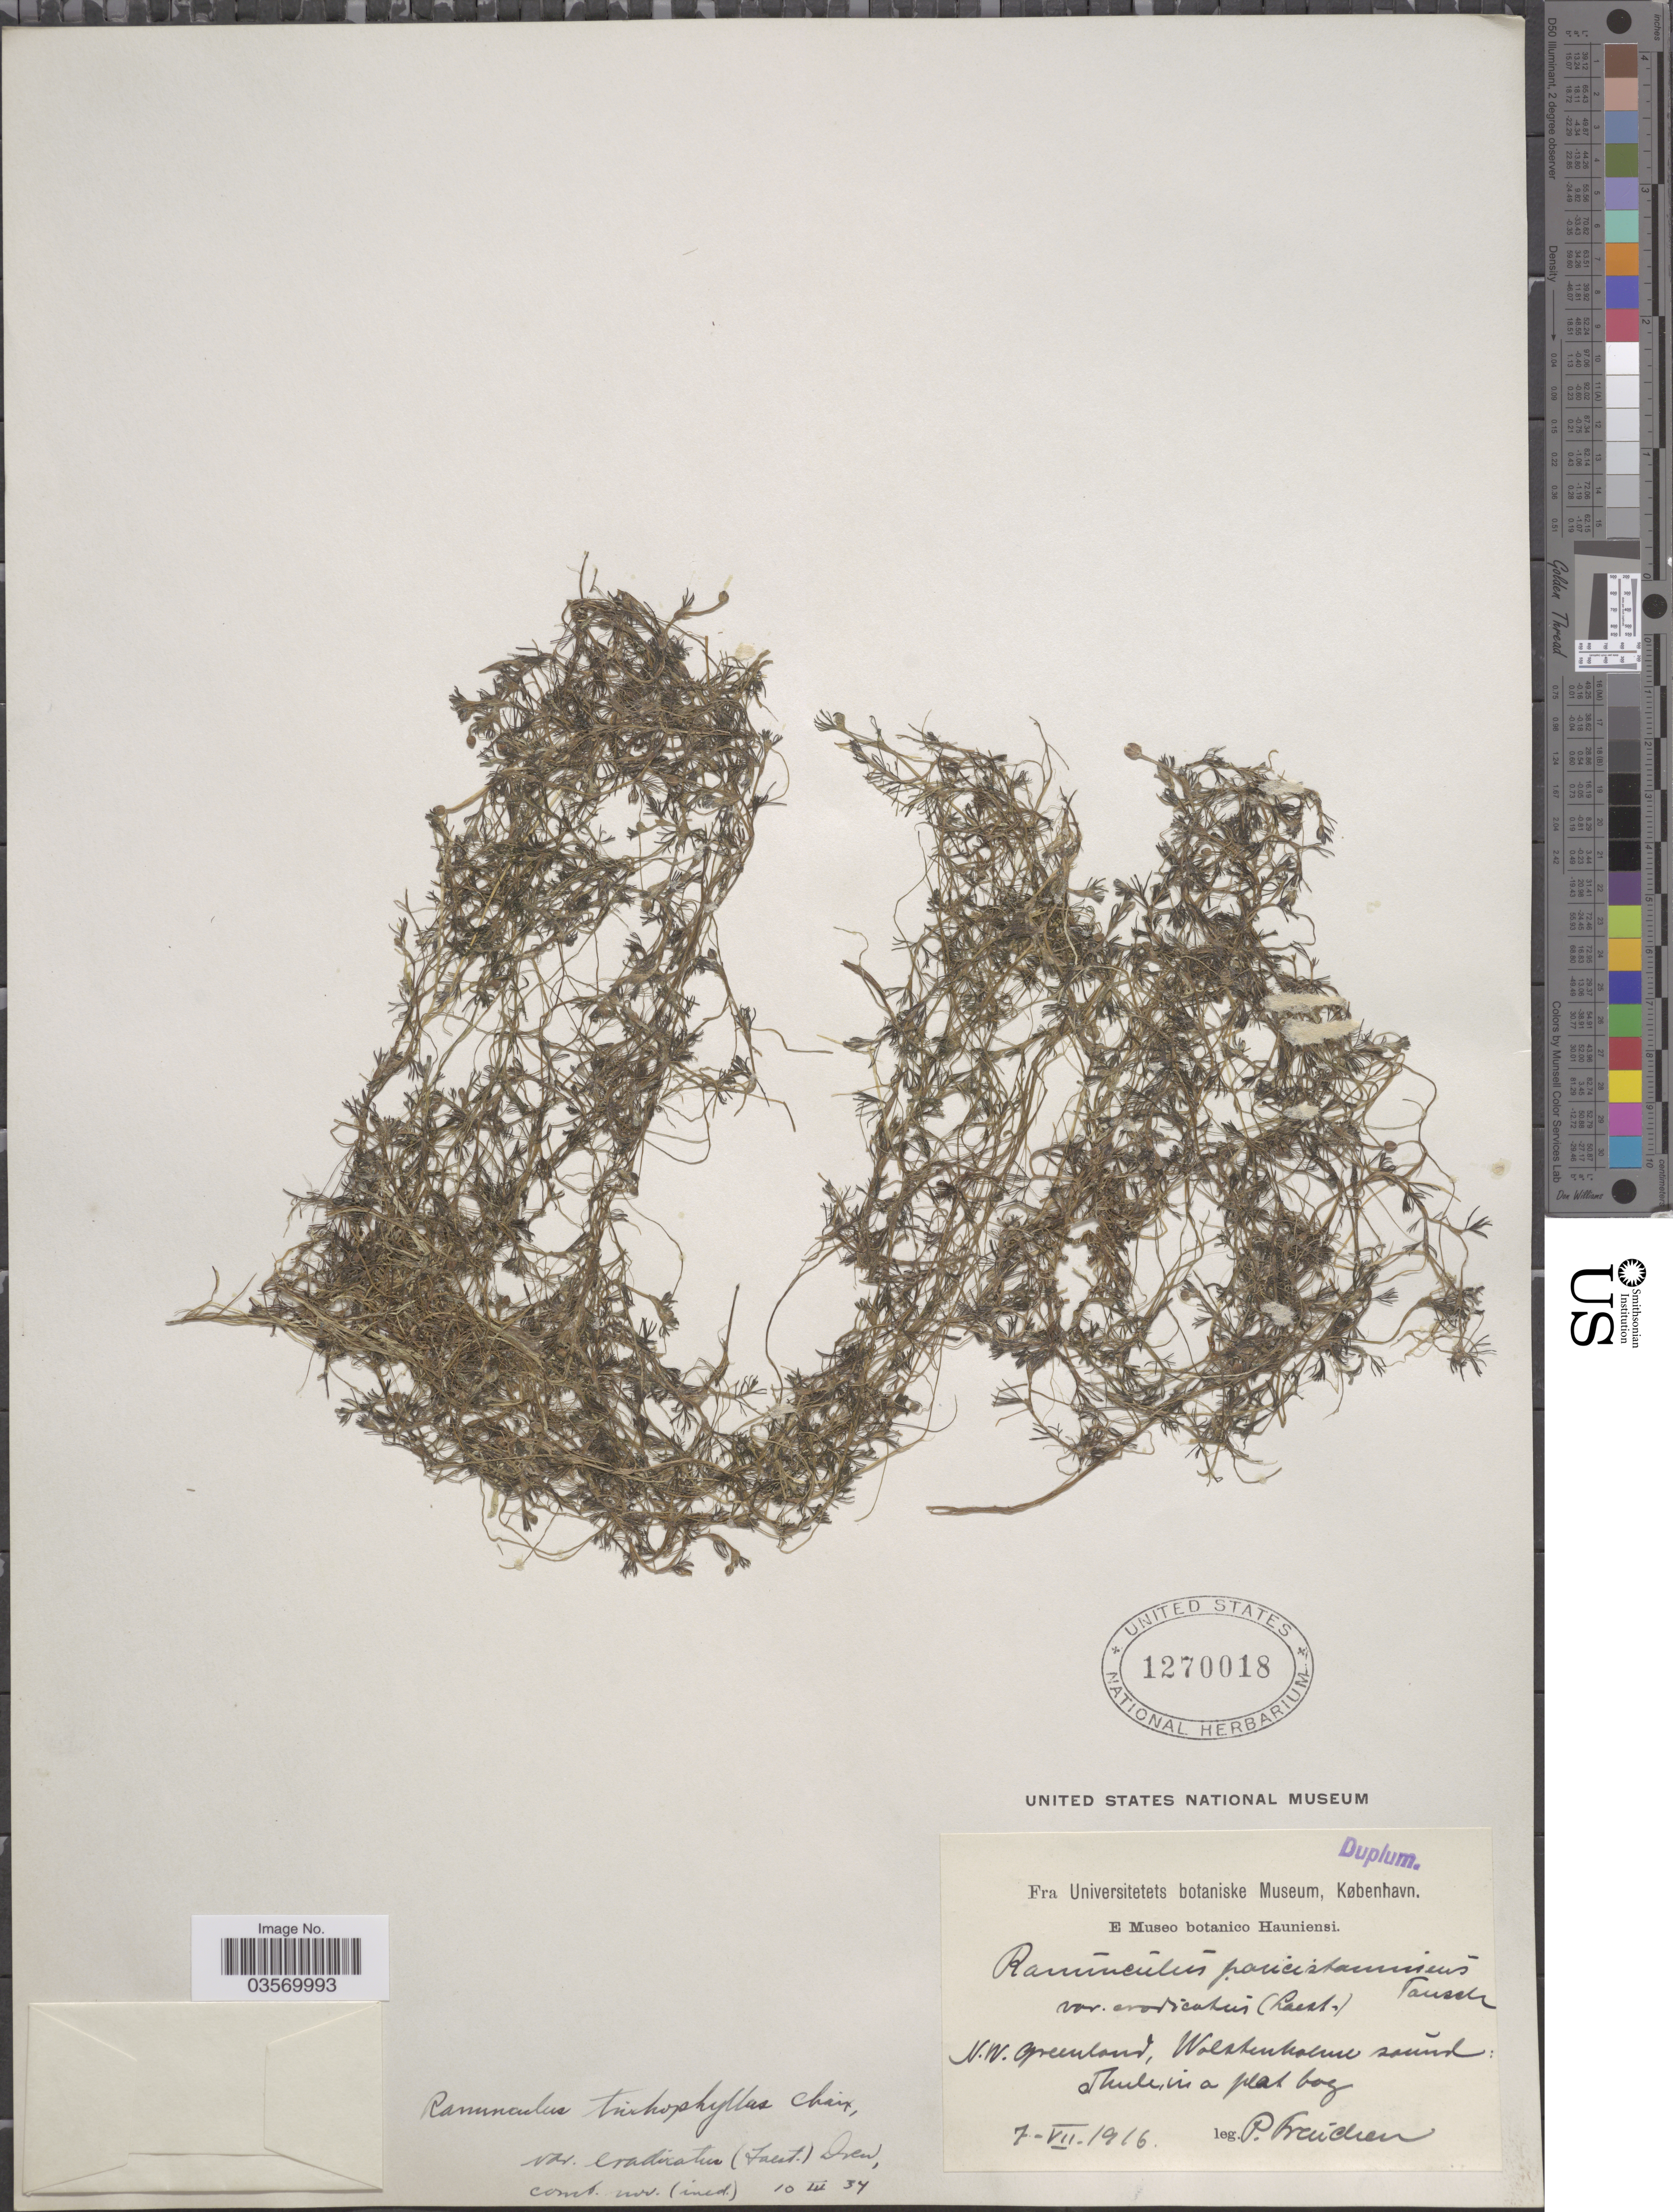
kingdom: Plantae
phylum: Tracheophyta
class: Magnoliopsida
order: Ranunculales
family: Ranunculaceae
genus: Ranunculus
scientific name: Ranunculus confervoides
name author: (Fr. a) Fr.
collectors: P. Frenchen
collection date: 1916-07-07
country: Greenland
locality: N. W. Greenland, Wolstenholme soúnd.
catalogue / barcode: US 1270018